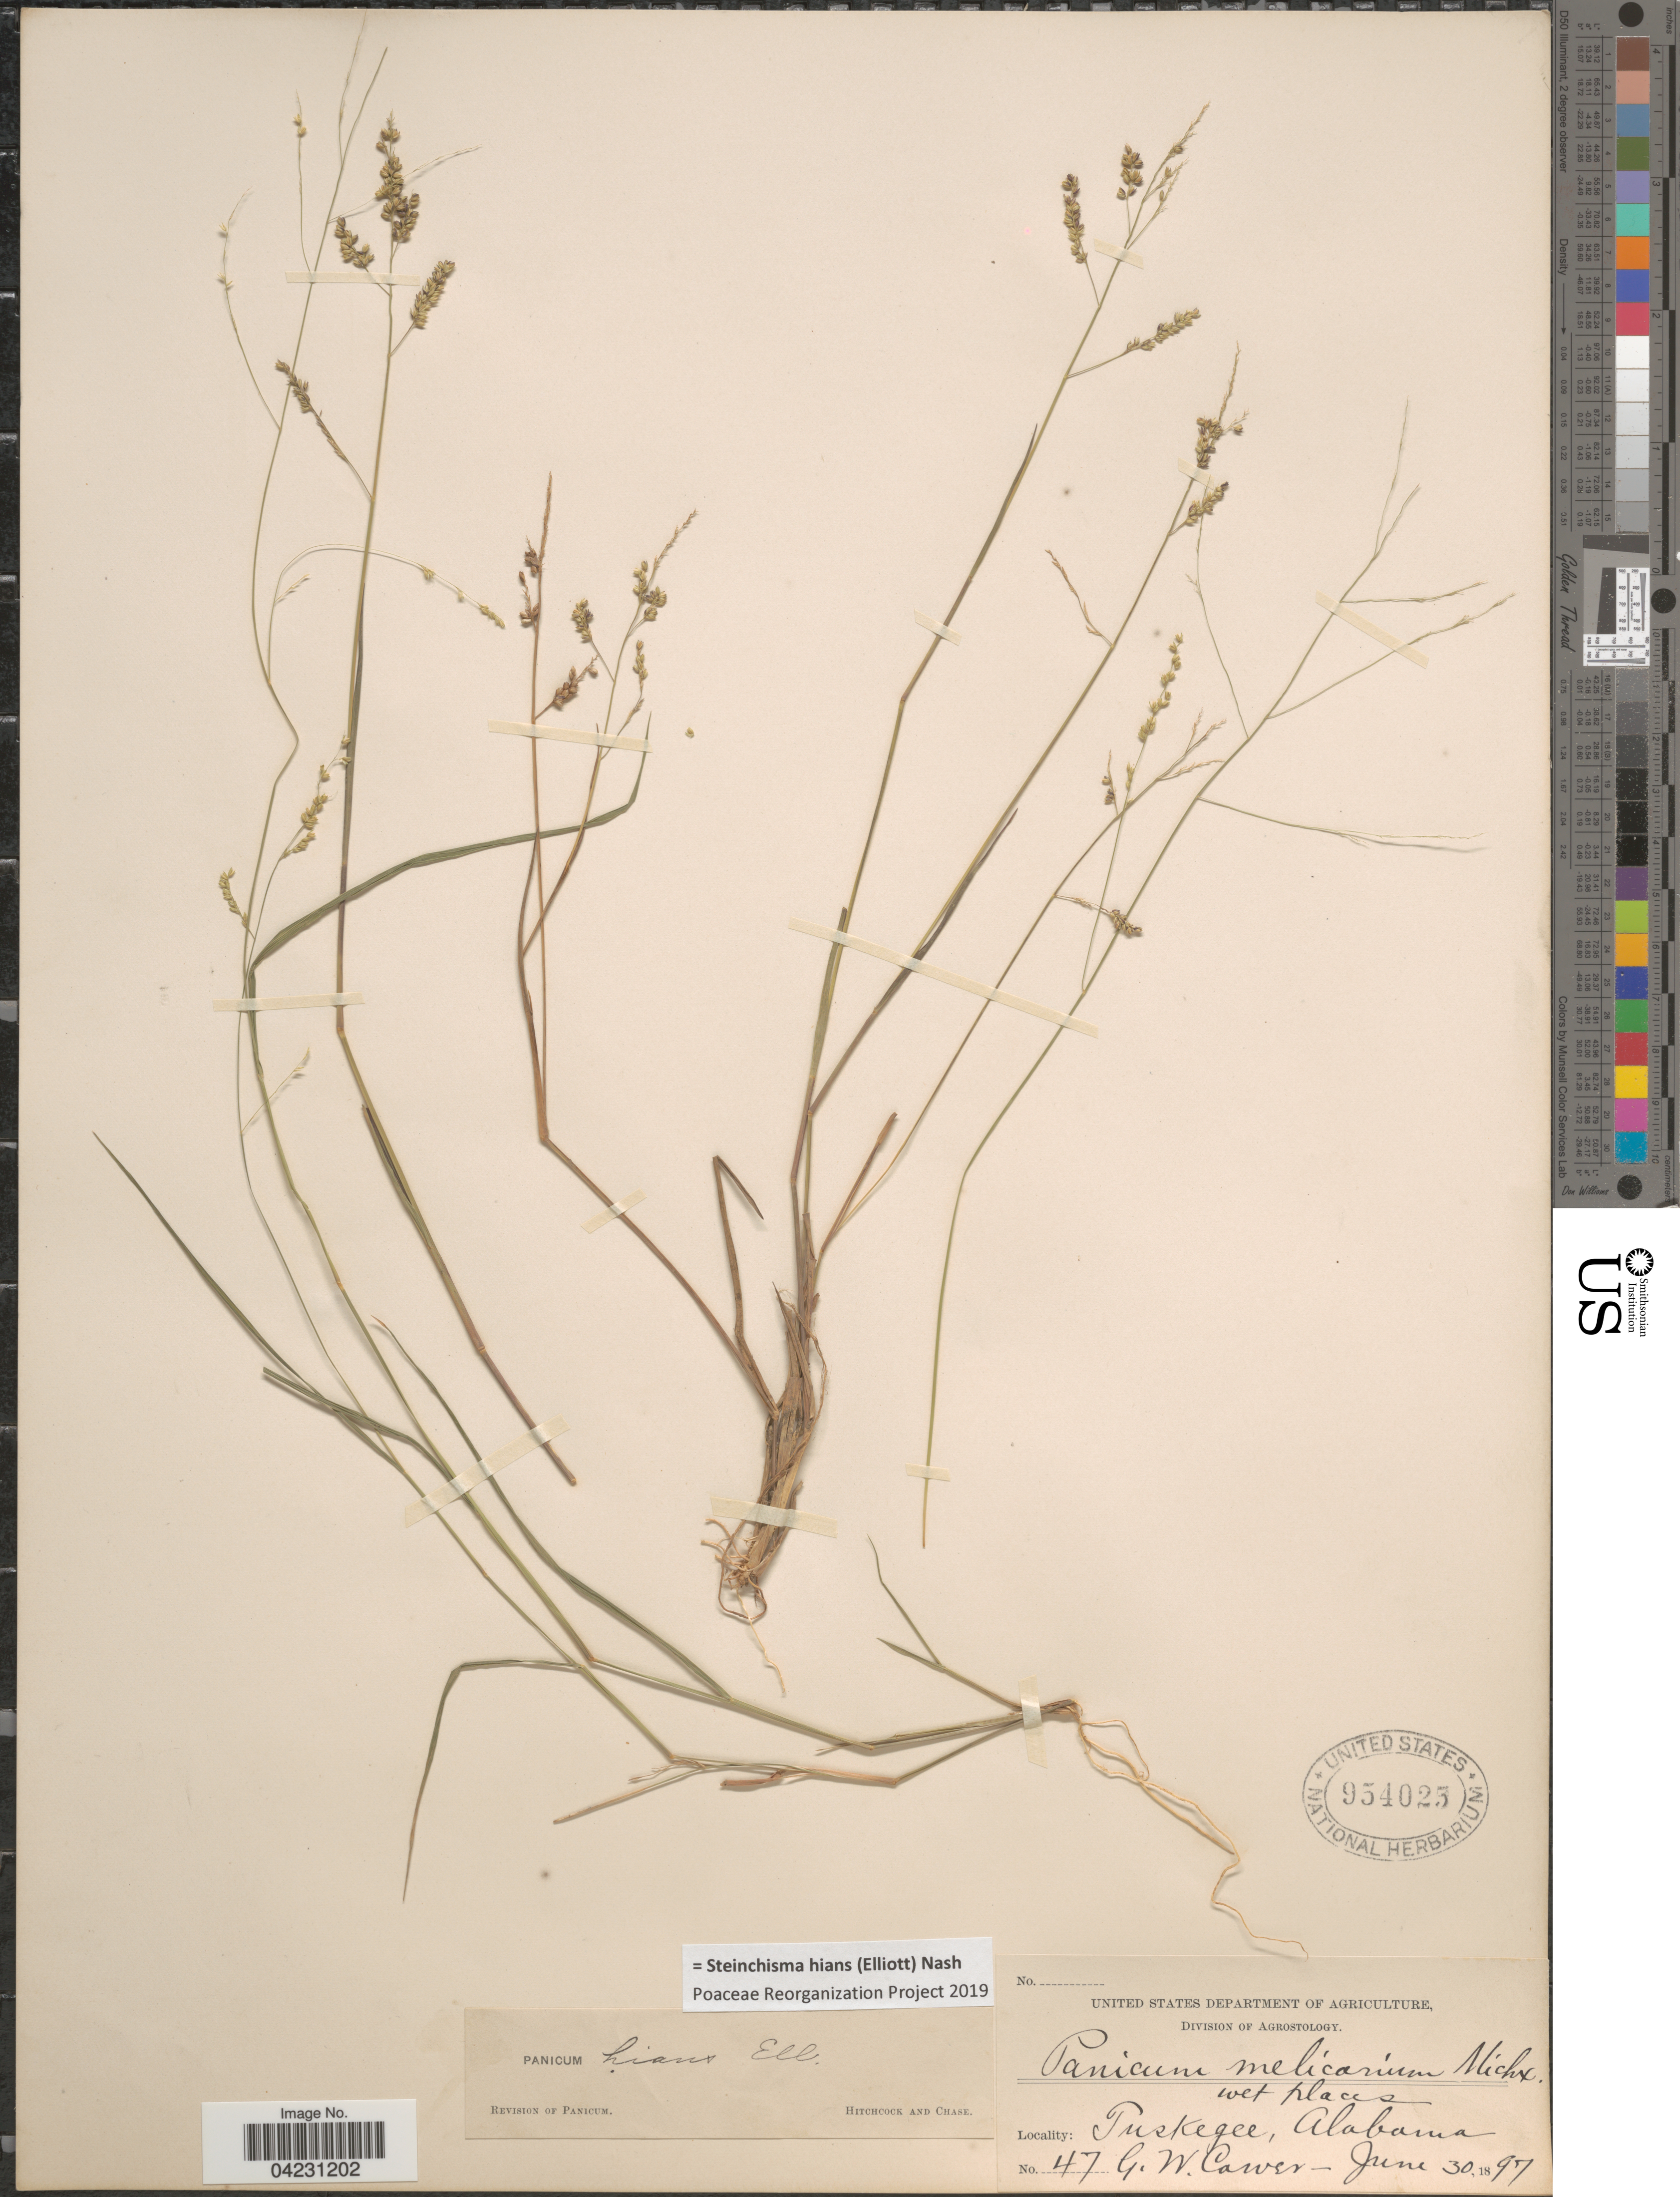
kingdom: Plantae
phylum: Tracheophyta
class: Liliopsida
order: Poales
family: Poaceae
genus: Steinchisma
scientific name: Steinchisma hians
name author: (Elliott) Nash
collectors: G. Carver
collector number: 47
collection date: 1897-06-30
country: United States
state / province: Alabama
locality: Tuskegee.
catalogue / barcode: US 954025